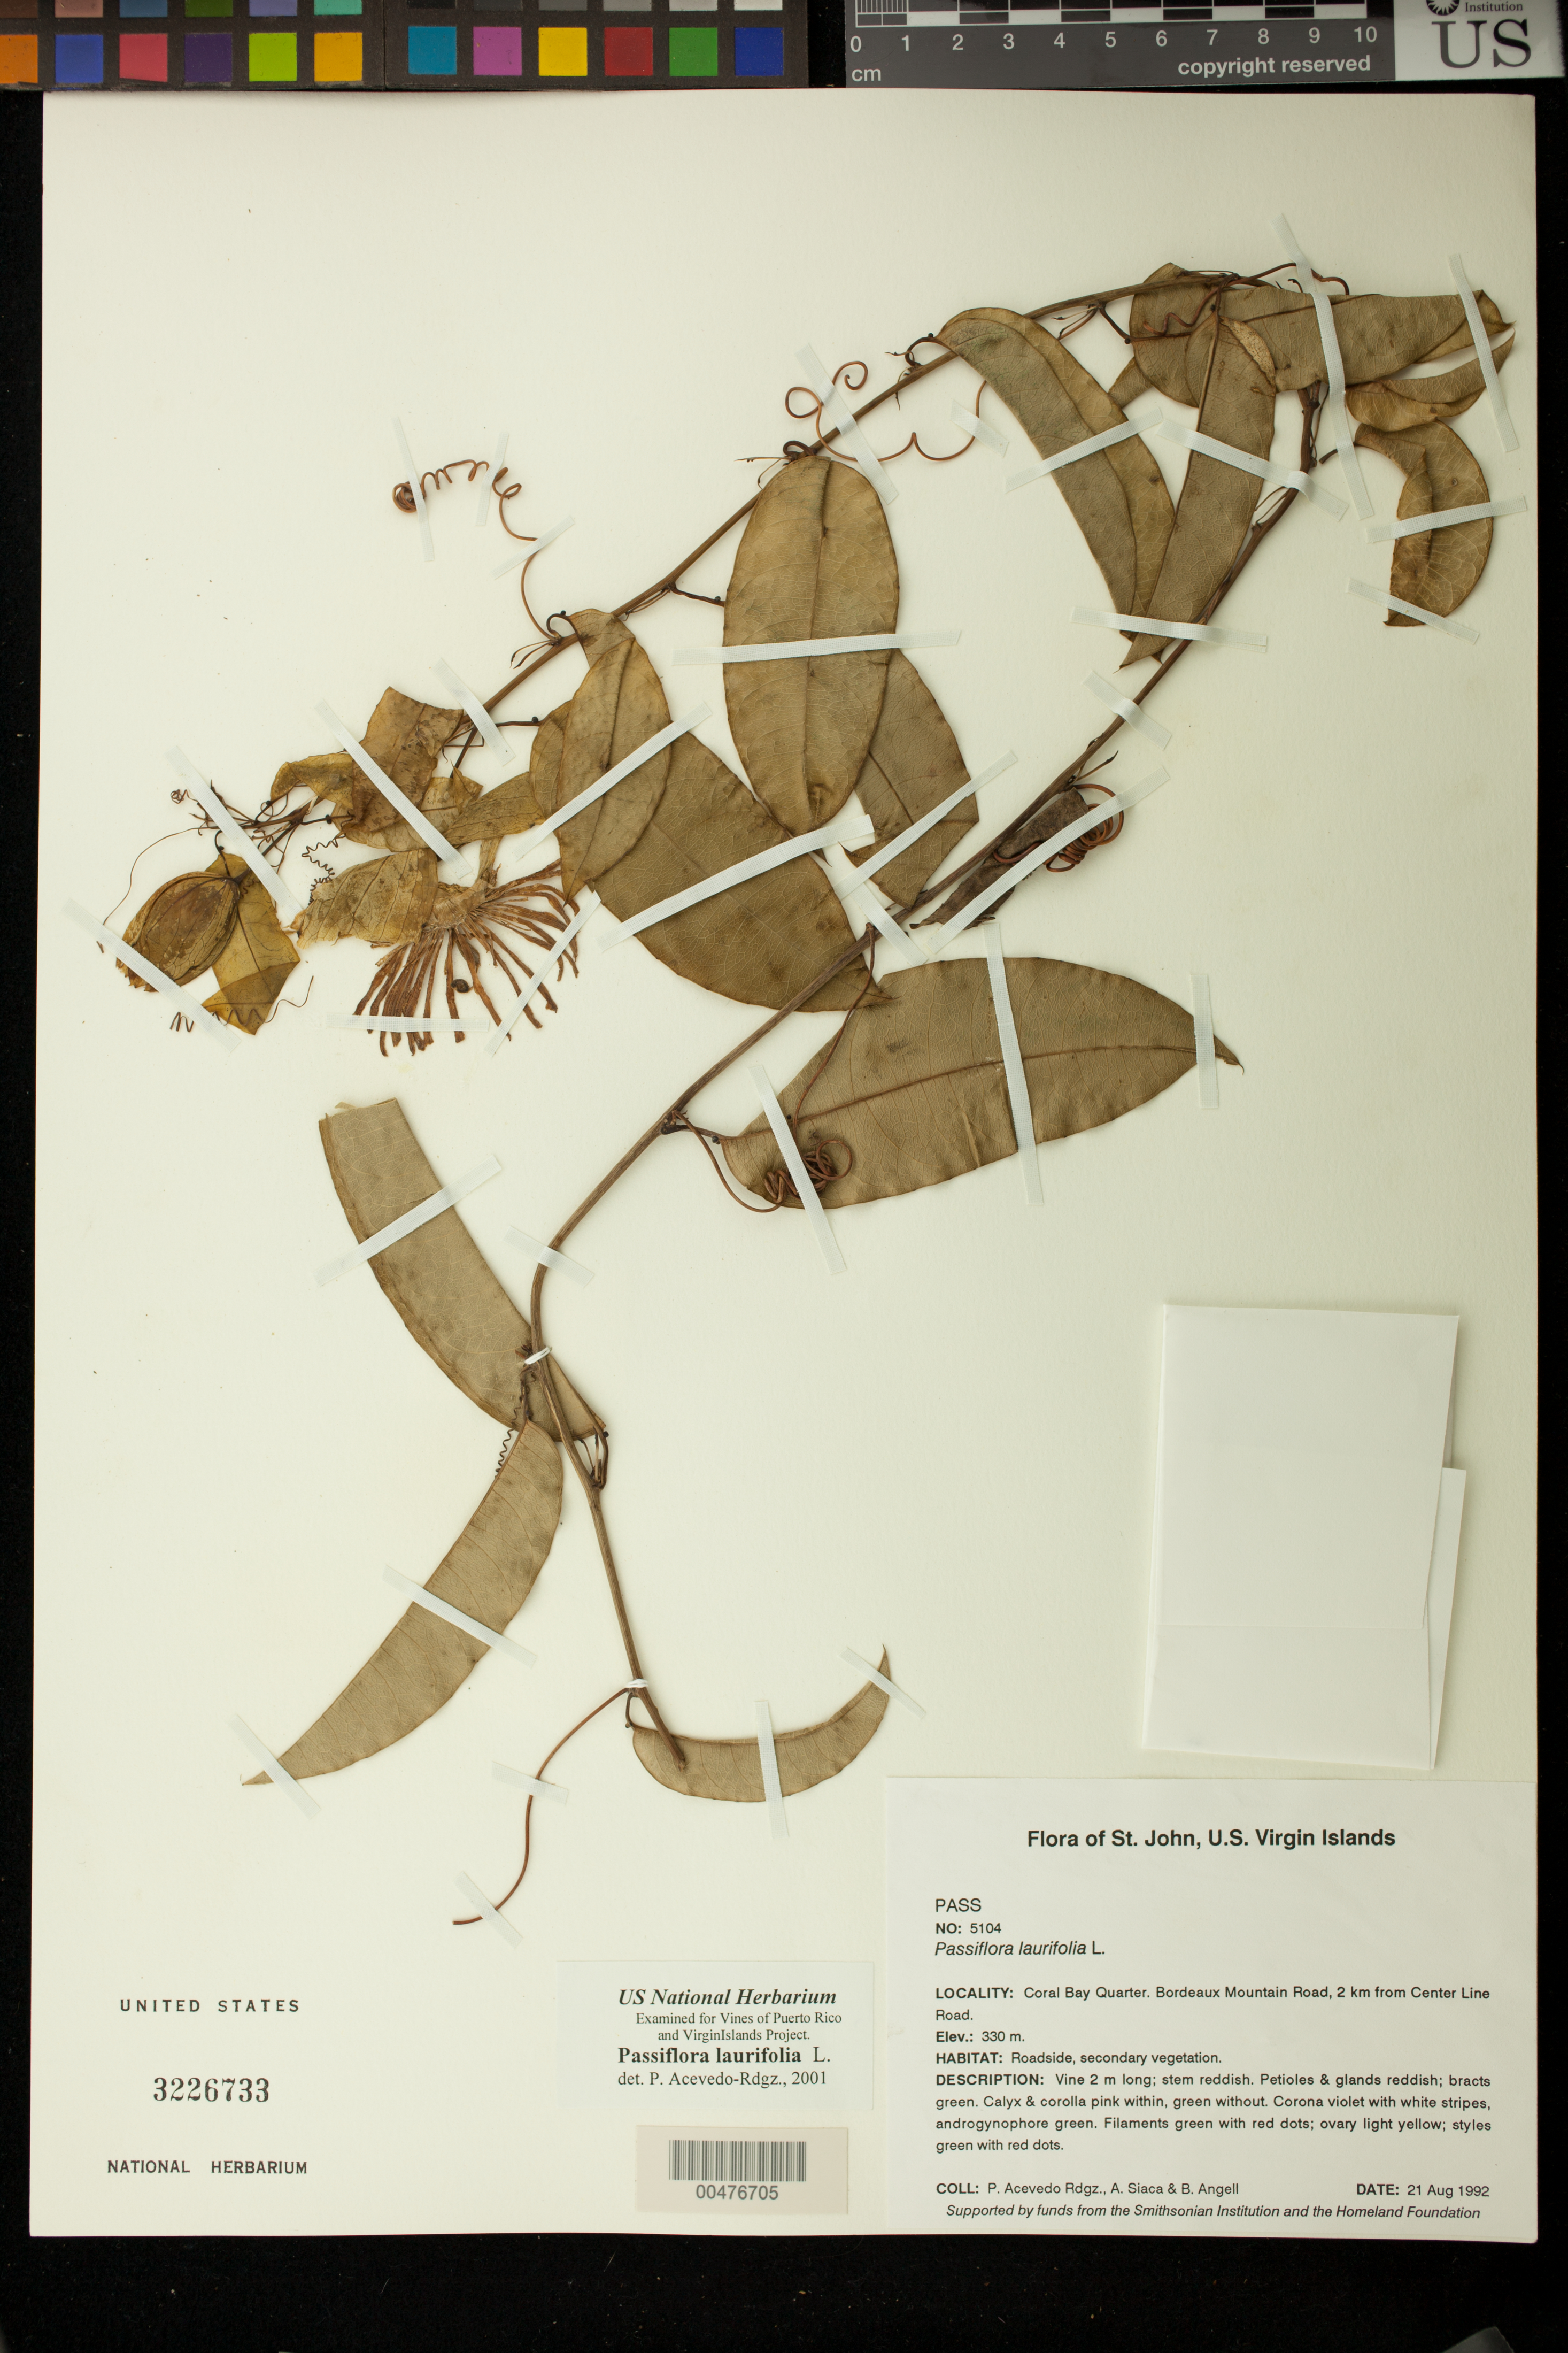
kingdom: Plantae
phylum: Tracheophyta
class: Magnoliopsida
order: Malpighiales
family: Passifloraceae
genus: Passiflora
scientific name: Passiflora laurifolia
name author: L.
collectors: P. Acevedo-Rodr., A. Siaca & Bobbi Angell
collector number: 5104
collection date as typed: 21 Aug 1992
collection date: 1992-08-21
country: U.S. Virgin Islands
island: St. John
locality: Coral Bay Quarter; along dirt road to Bordeaux Mountain., 2 km from Center Line Road.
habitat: Roadside, secondary vegetation.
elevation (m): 330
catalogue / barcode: US 3226733